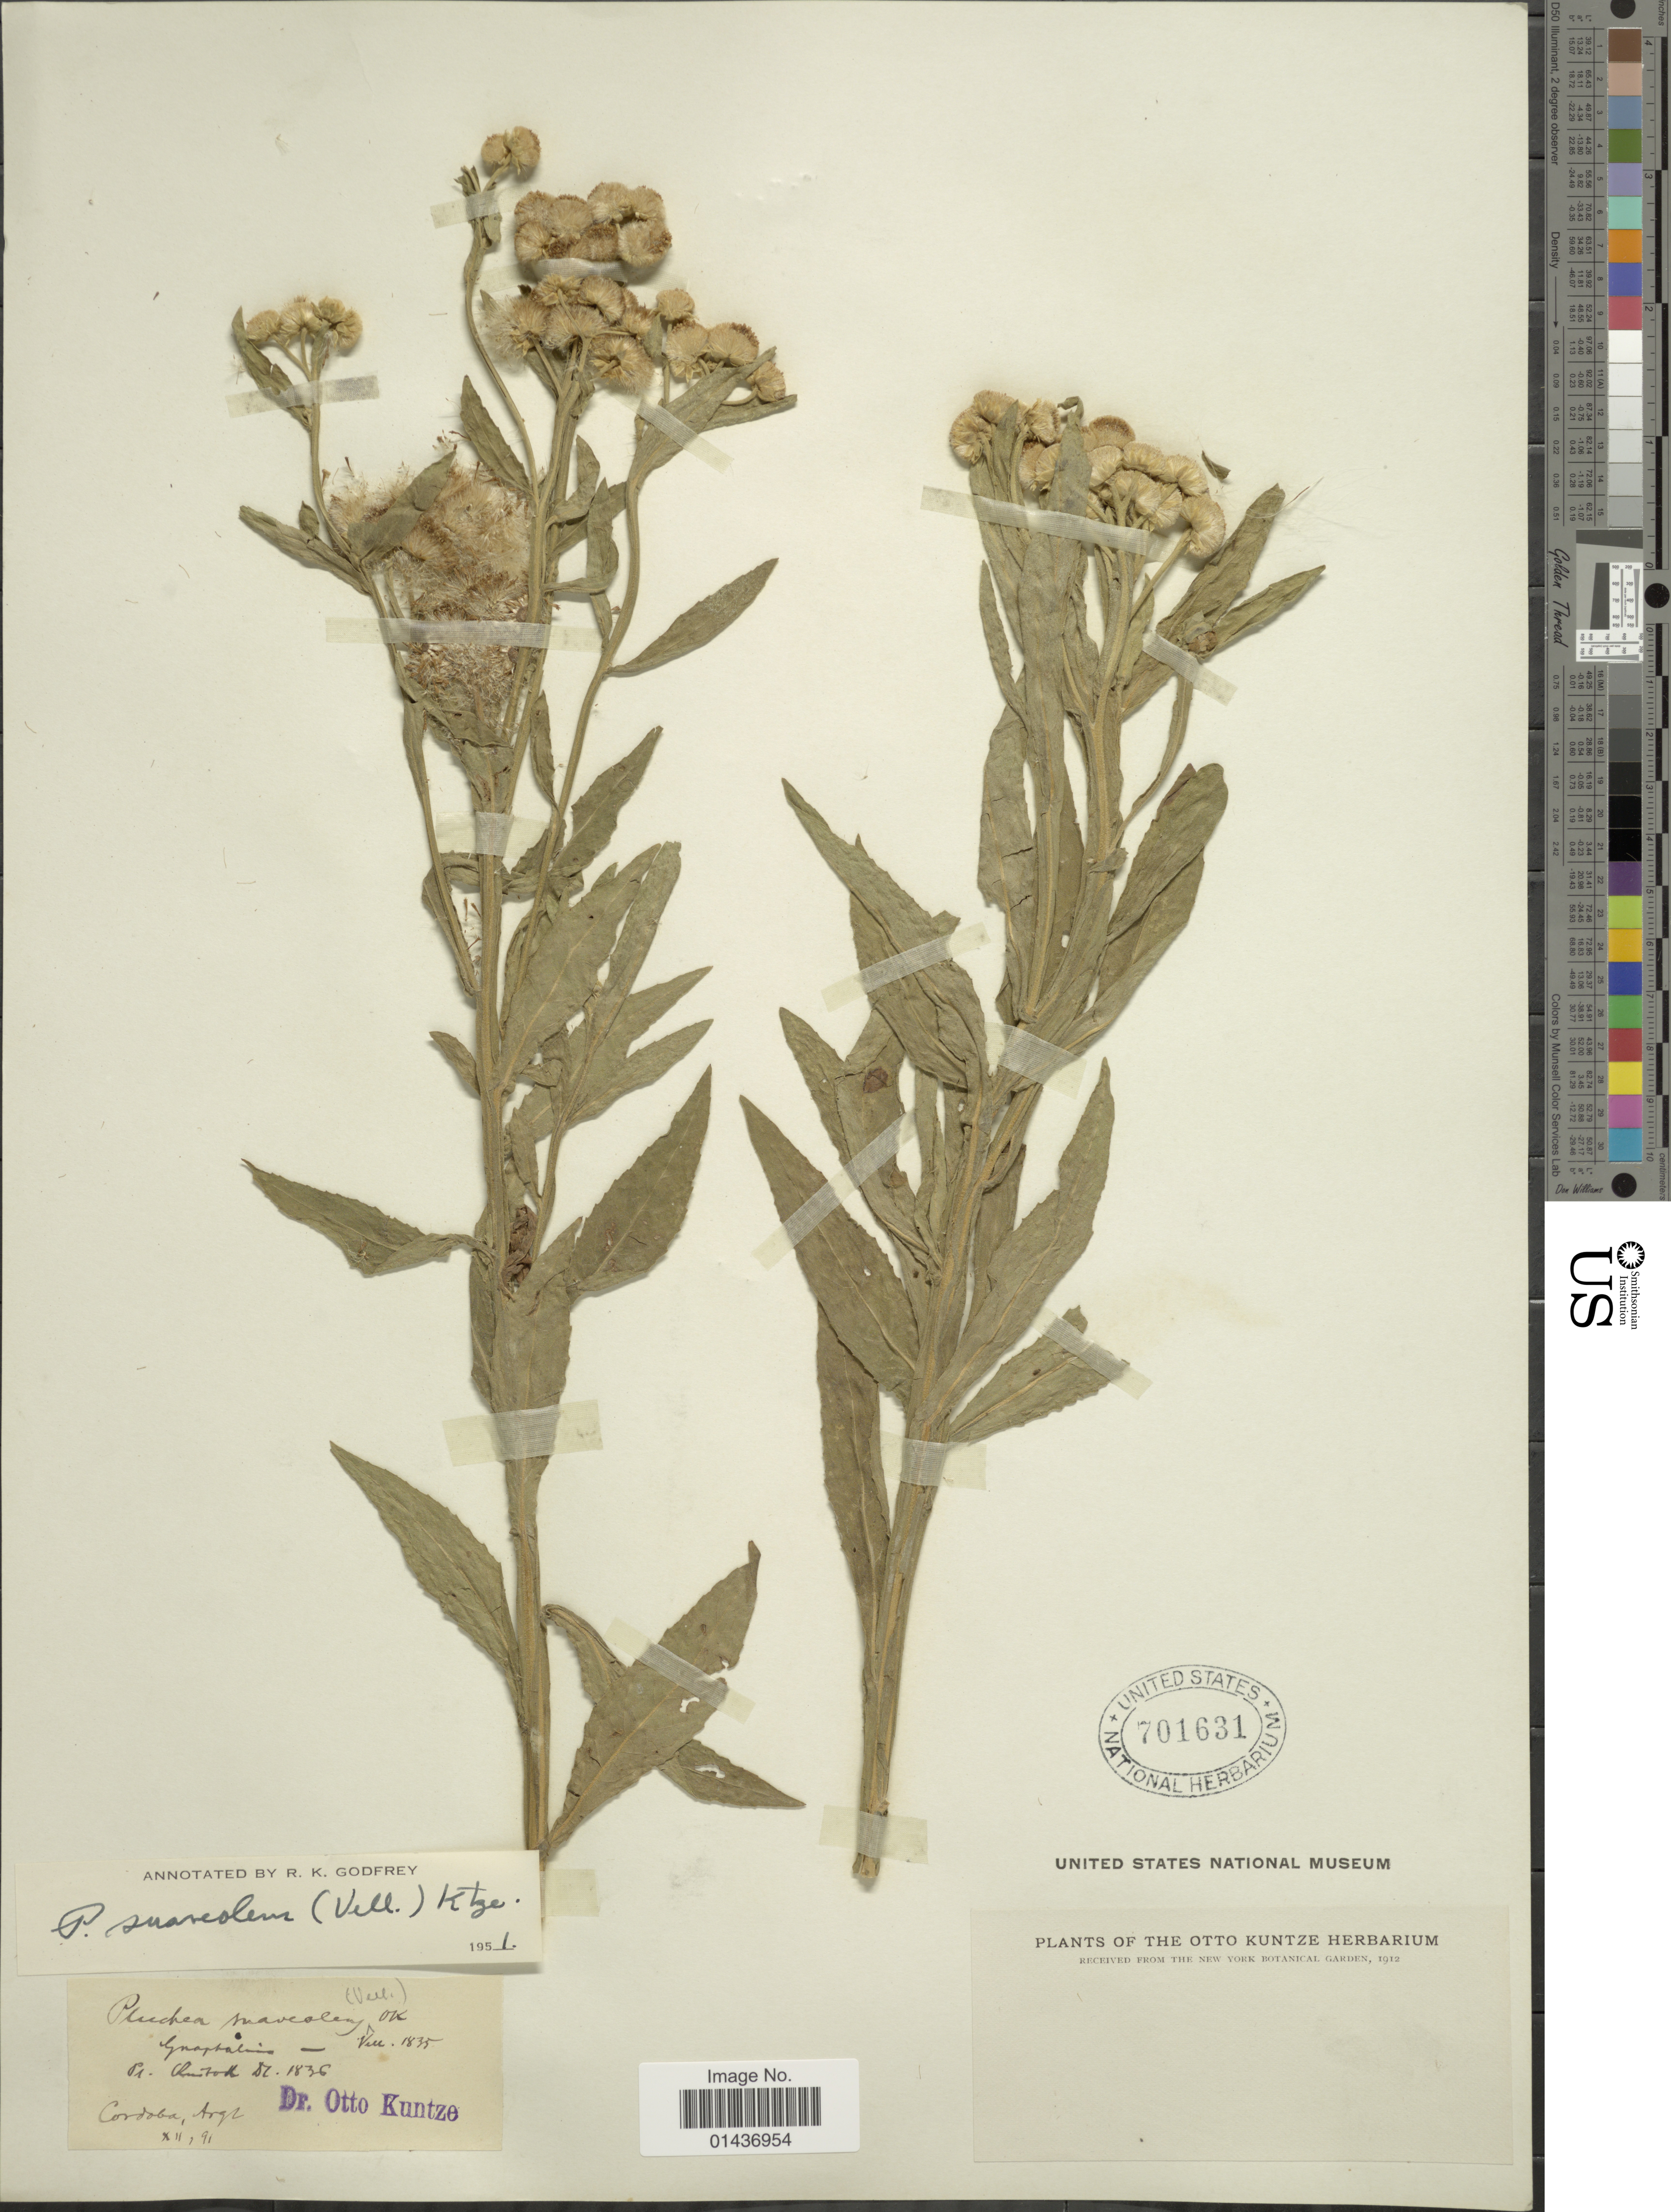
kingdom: Plantae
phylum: Tracheophyta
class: Magnoliopsida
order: Asterales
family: Asteraceae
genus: Pluchea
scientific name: Pluchea suaveolens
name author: (Vell.) Kuntze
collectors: C.E.O. Kuntze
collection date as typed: Transcribed d/m/y: /12/91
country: Argentina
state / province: Cordoba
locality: Cordoba, Argent.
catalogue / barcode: US 701631